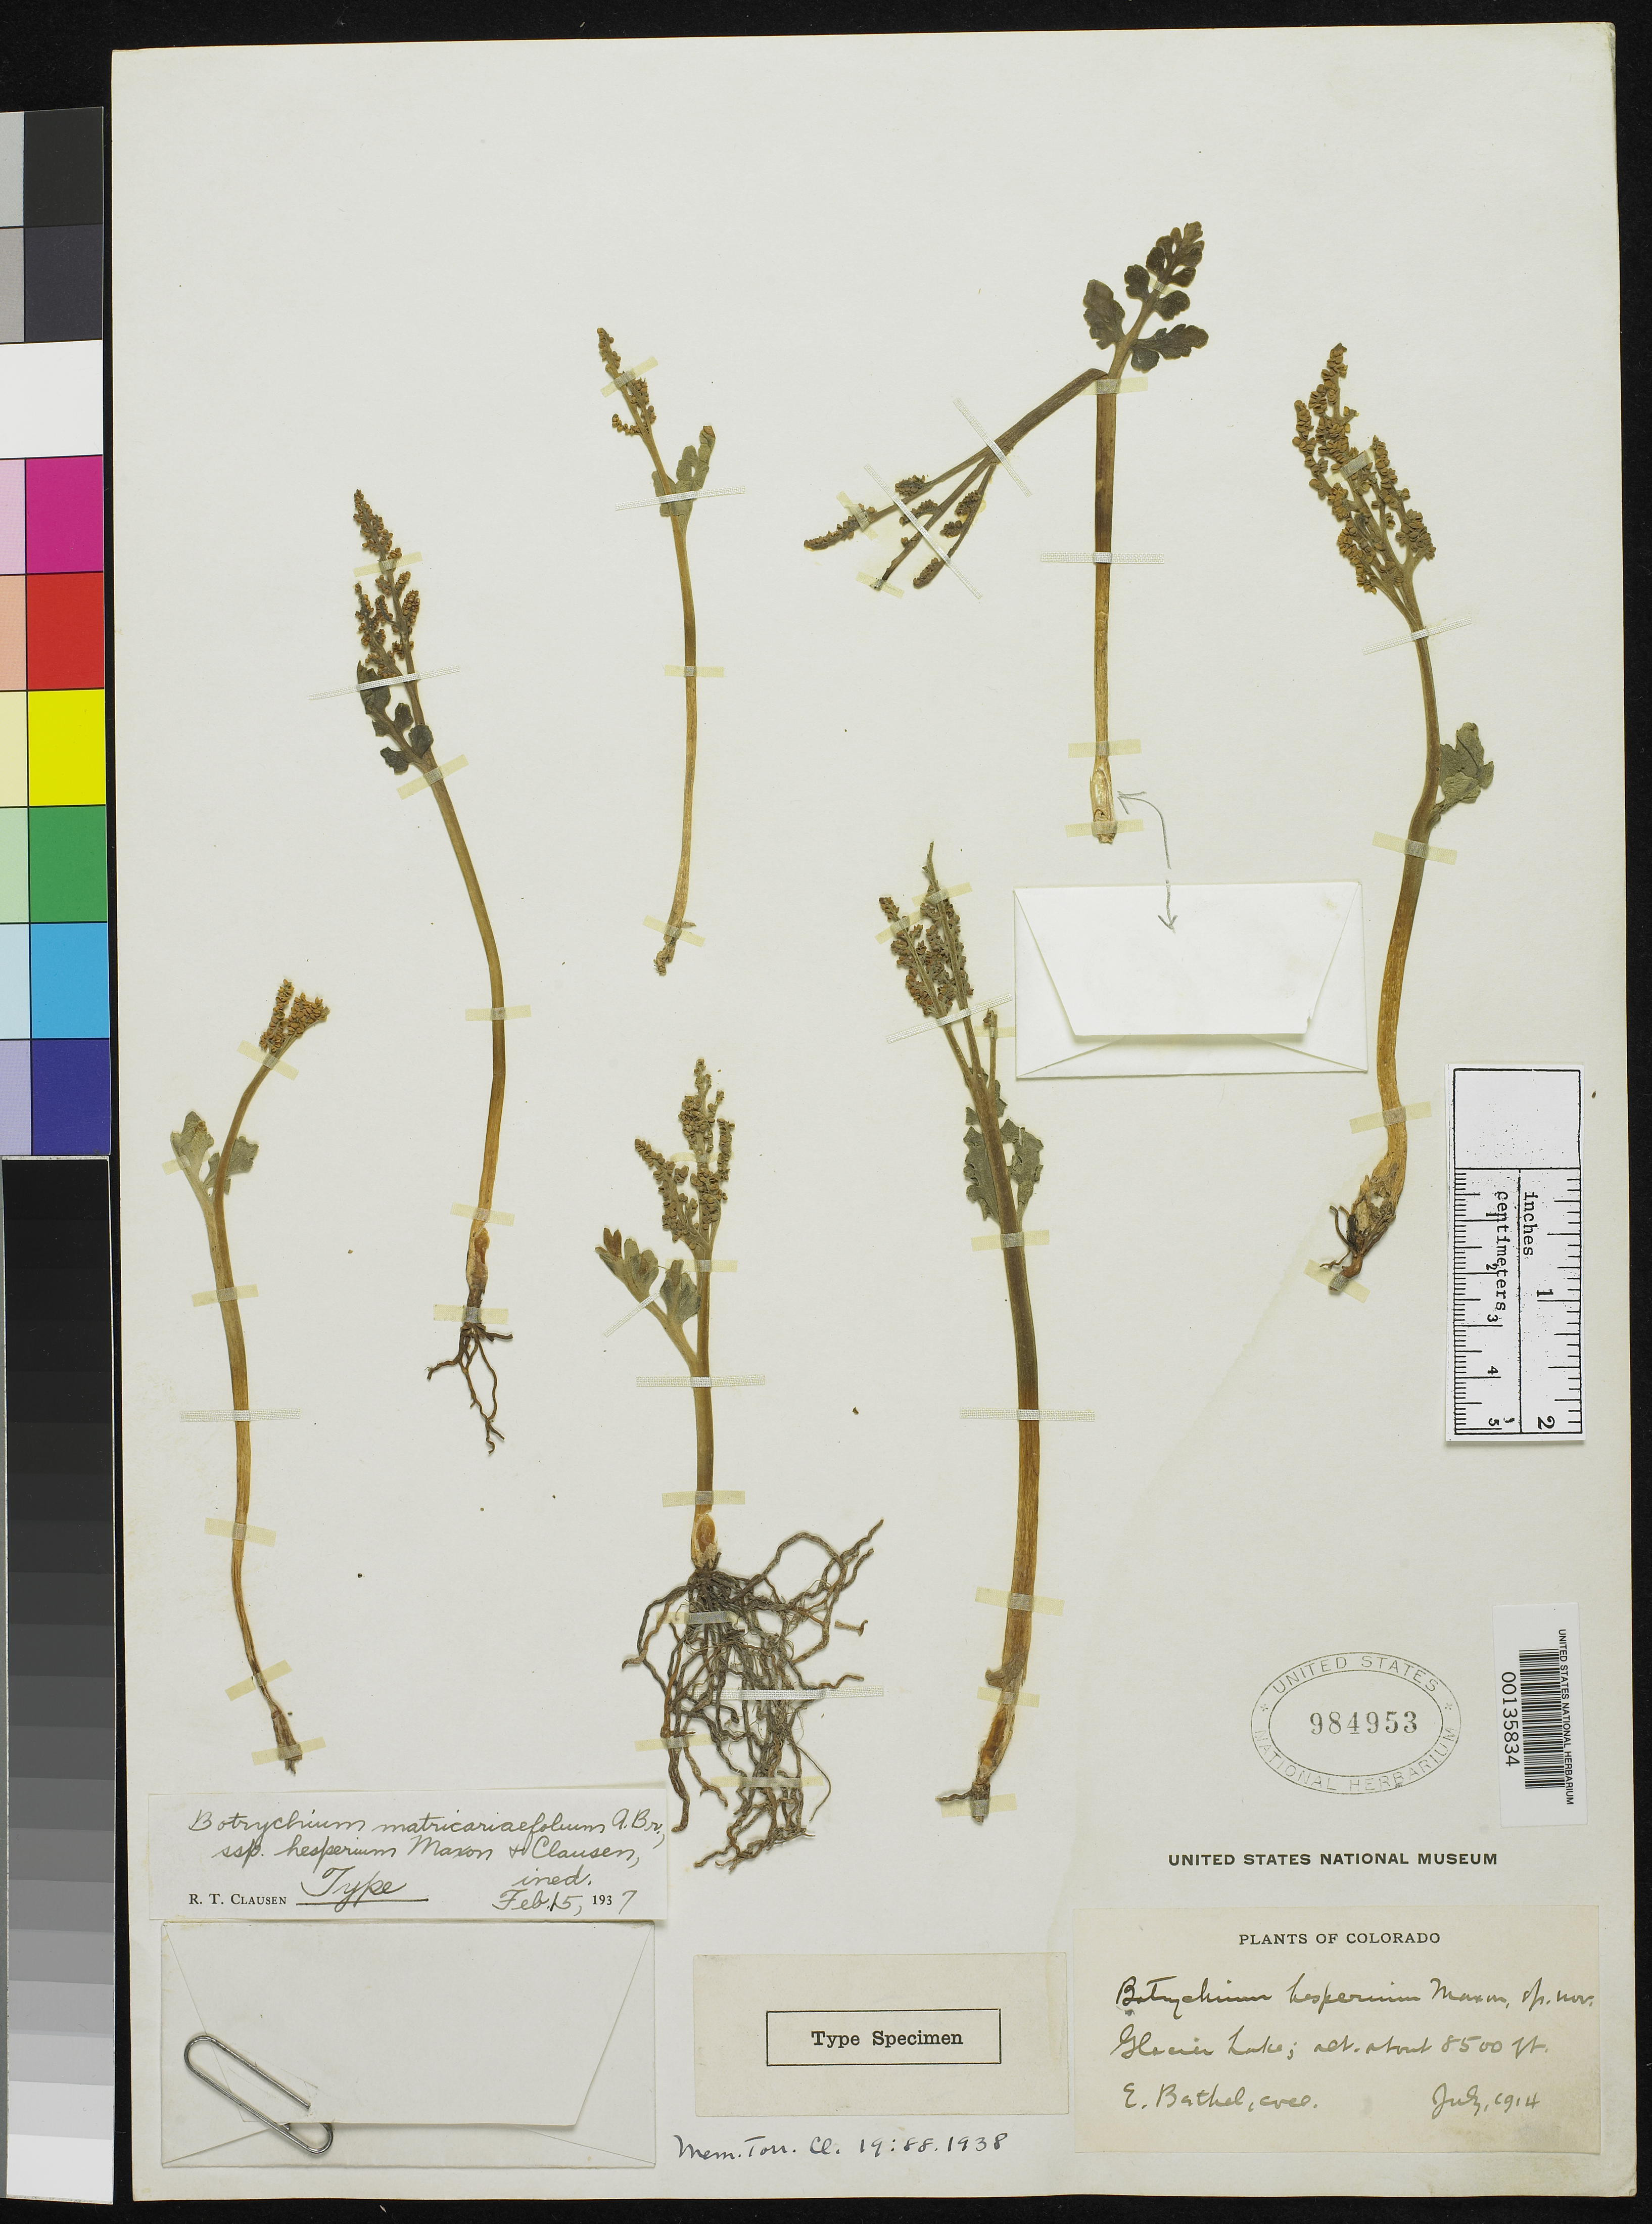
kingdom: Plantae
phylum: Tracheophyta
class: Polypodiopsida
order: Ophioglossales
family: Ophioglossaceae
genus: Botrychium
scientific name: Botrychium matricariifolium subsp. hesperium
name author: Maxon & R.T. Clausen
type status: Holotype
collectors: E. Bethel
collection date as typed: Jul 1914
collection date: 1914-07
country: United States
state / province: Colorado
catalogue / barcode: US 984953